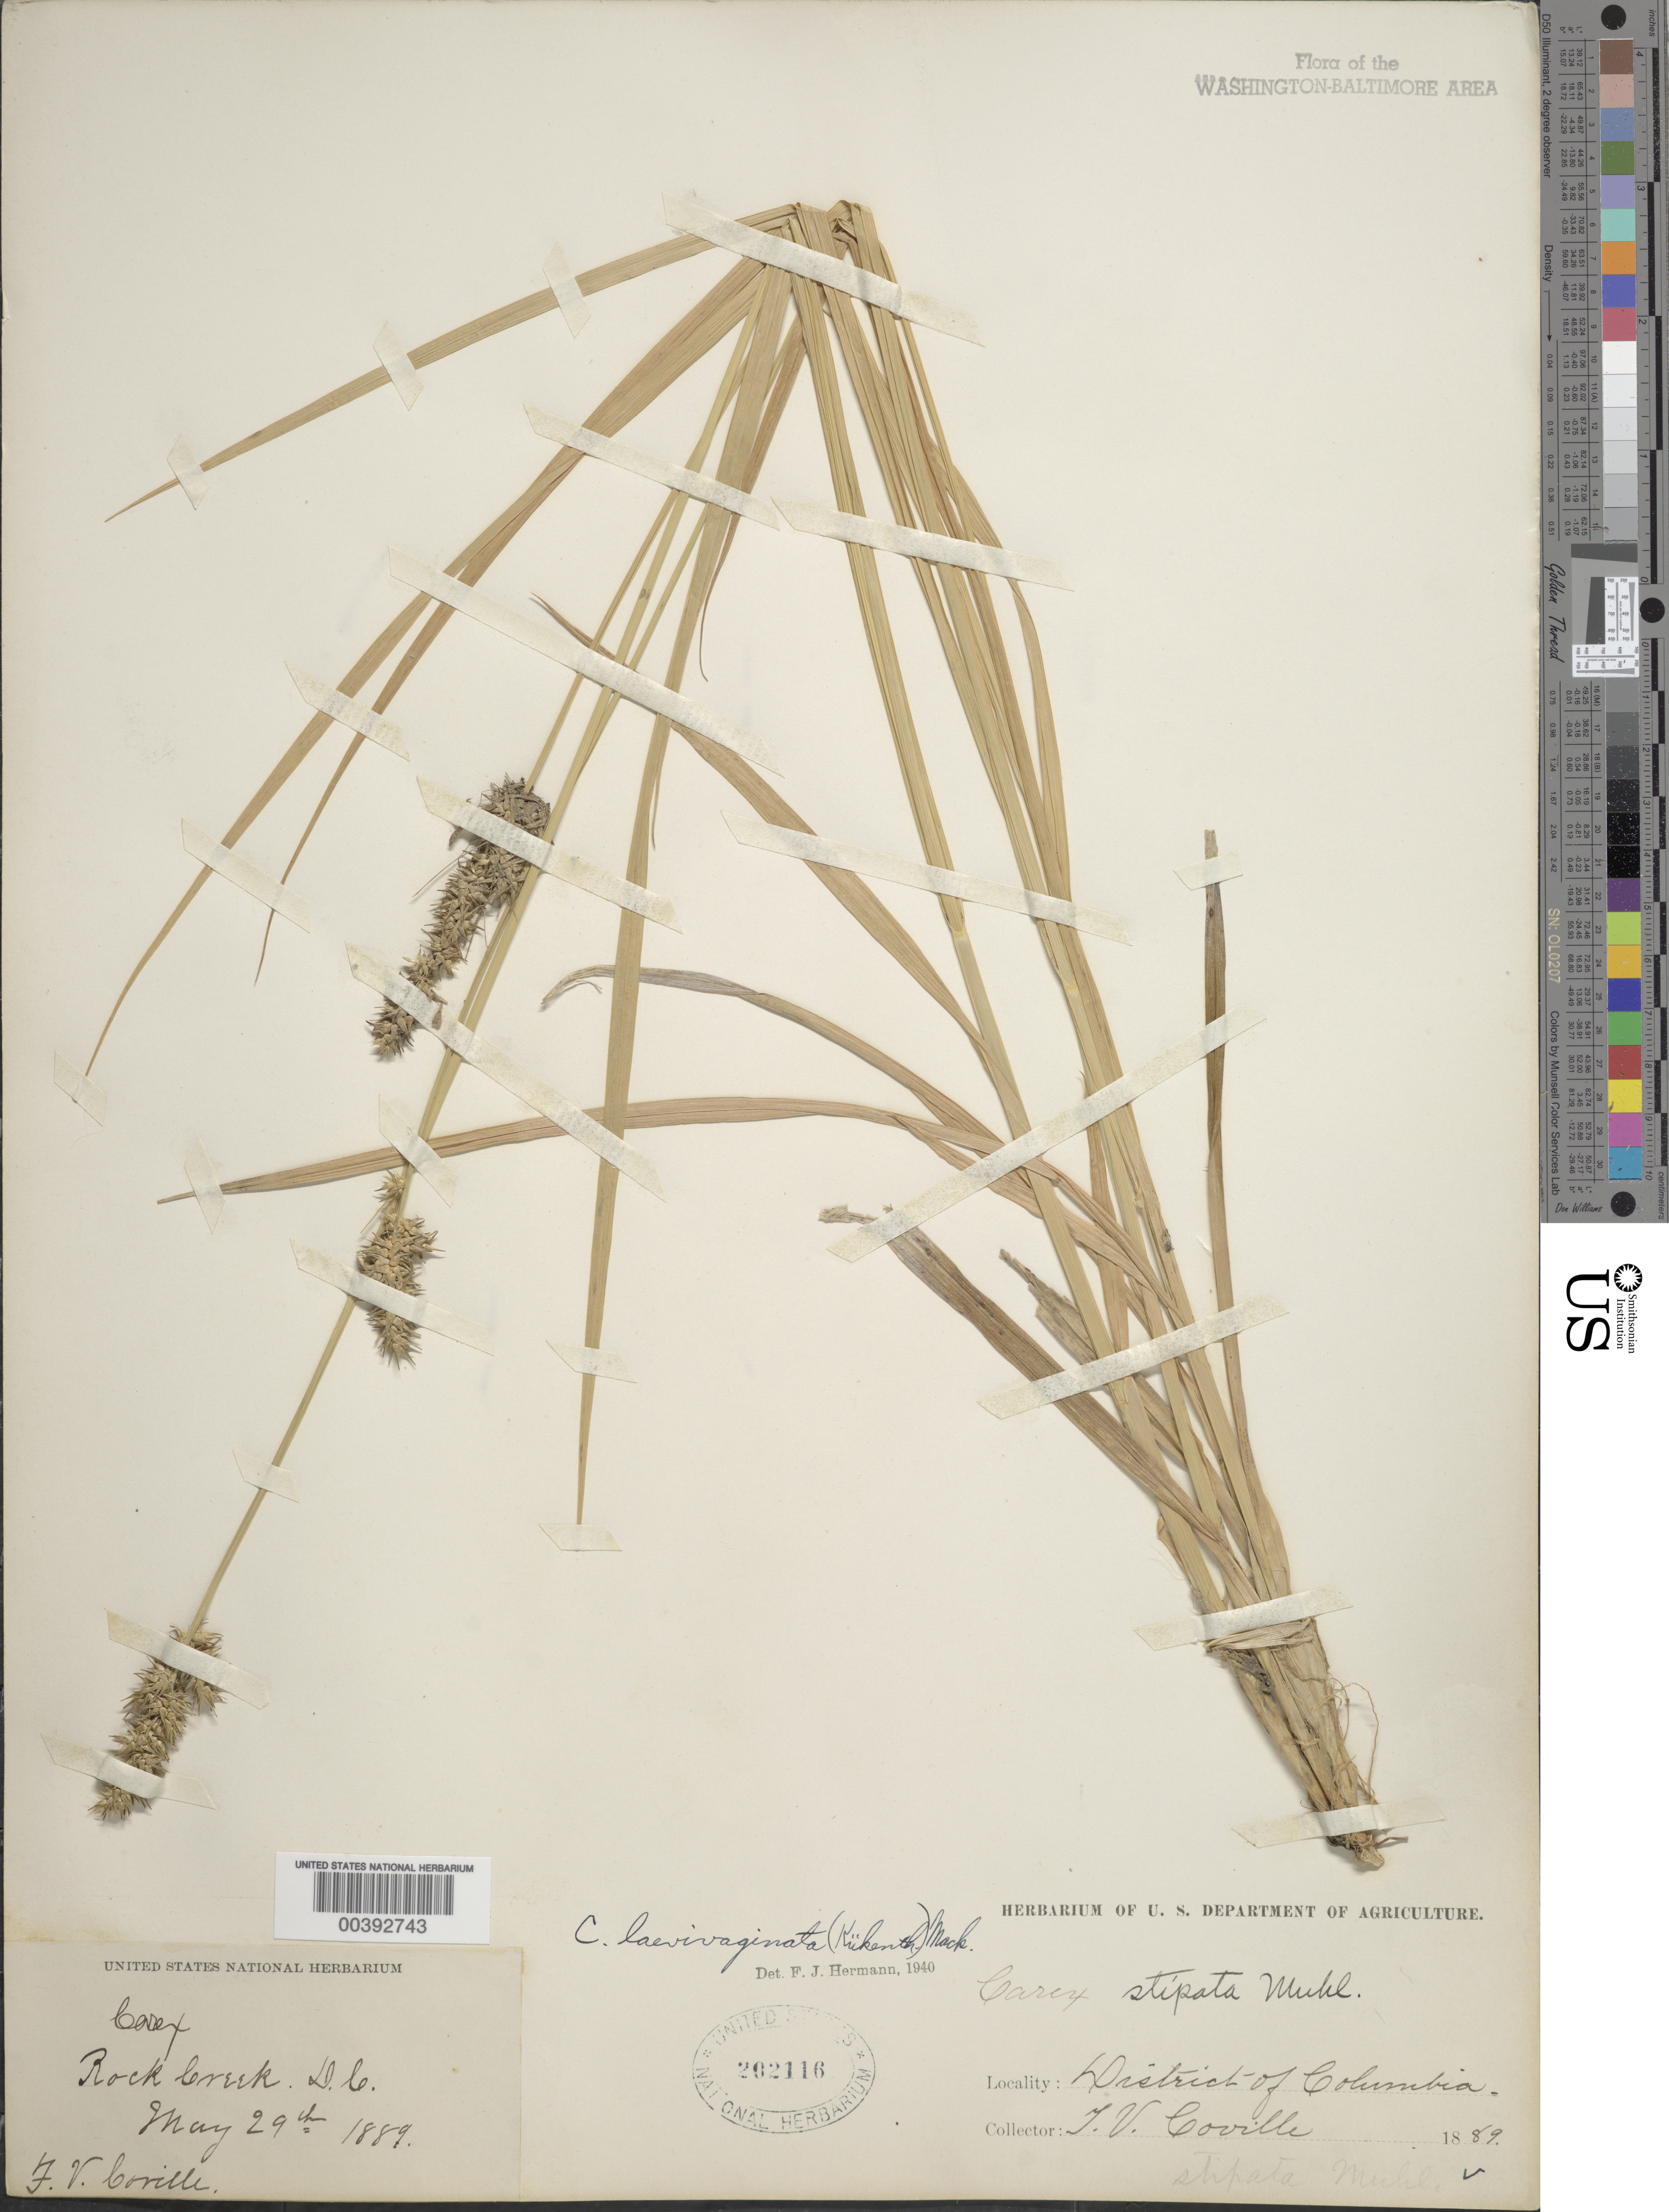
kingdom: Plantae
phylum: Tracheophyta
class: Liliopsida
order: Poales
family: Cyperaceae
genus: Carex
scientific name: Carex laevivaginata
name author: (Kük.) Mack.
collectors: F. V. Coville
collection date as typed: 29 May 1889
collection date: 1889-05-29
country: United States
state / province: District of Columbia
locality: Rock Creek Rock Creek Park & vicinity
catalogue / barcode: US 202116